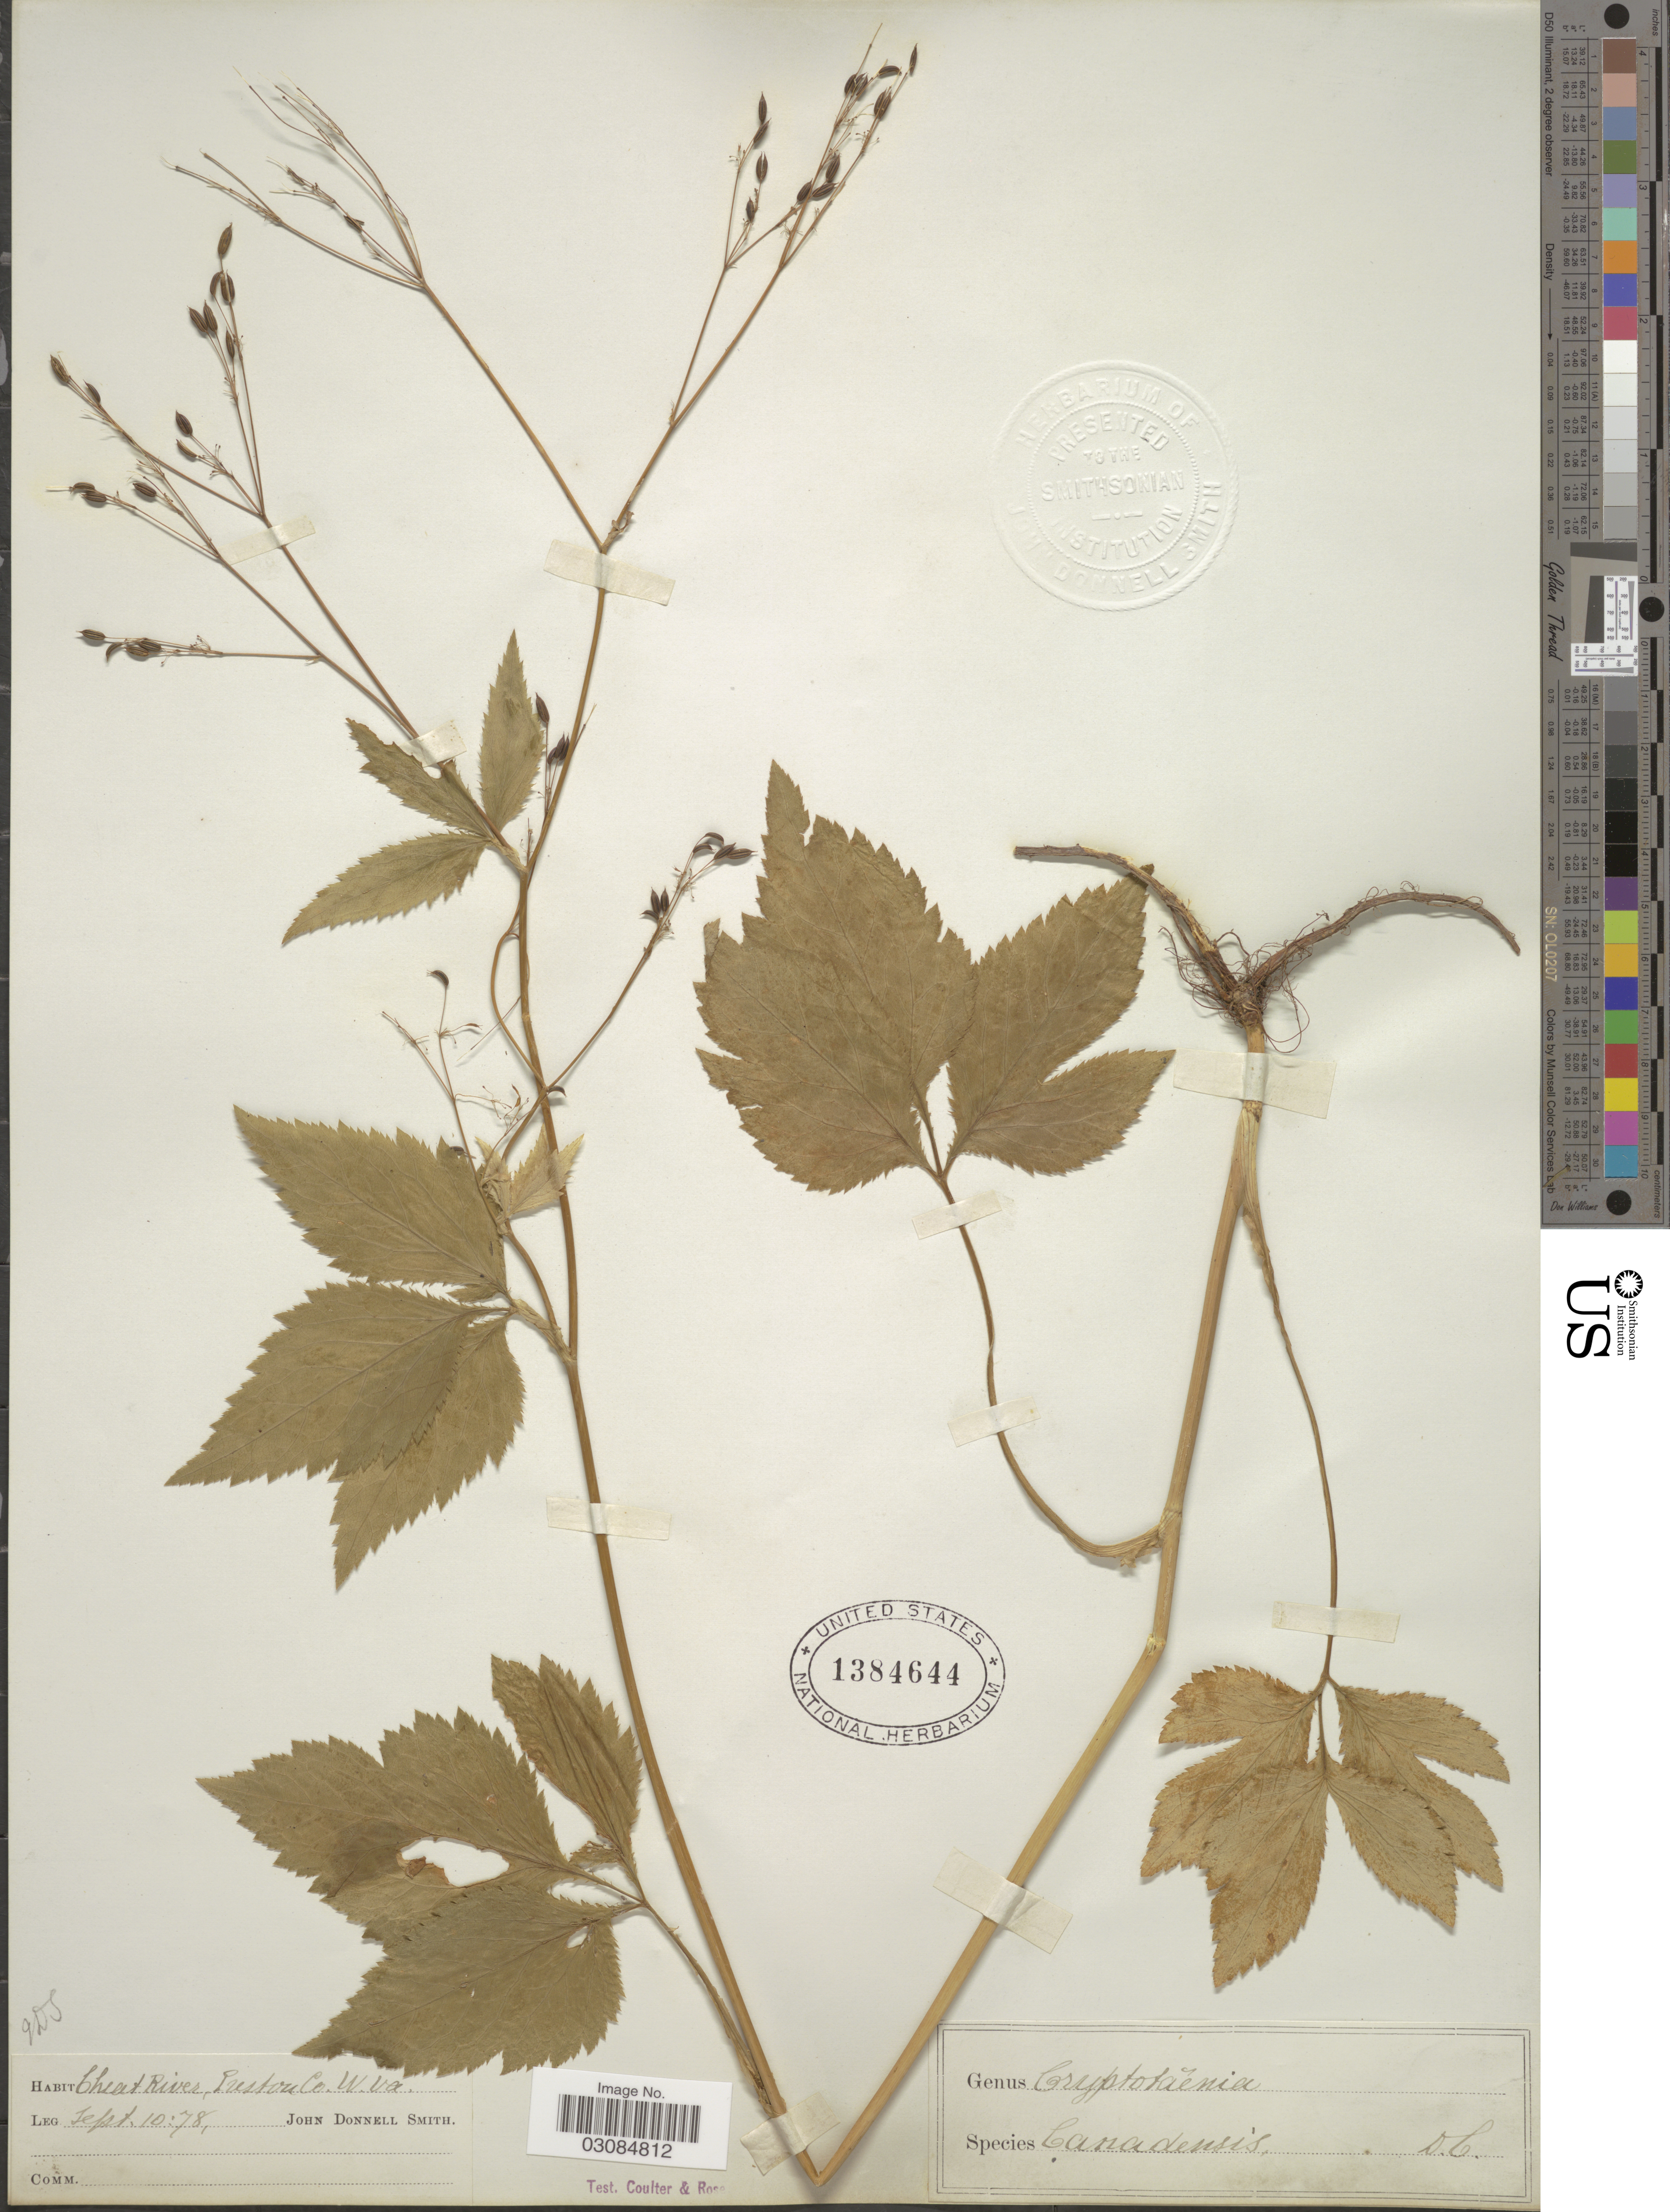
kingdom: Plantae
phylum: Tracheophyta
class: Magnoliopsida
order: Apiales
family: Apiaceae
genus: Cryptotaenia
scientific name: Cryptotaenia canadensis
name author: (L.) DC.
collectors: J. Donnell Smith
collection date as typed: Transcribed d/m/y: 10/9/78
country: United States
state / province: West Virginia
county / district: Preston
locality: Cheat River, Preston Co.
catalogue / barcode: US 1384644